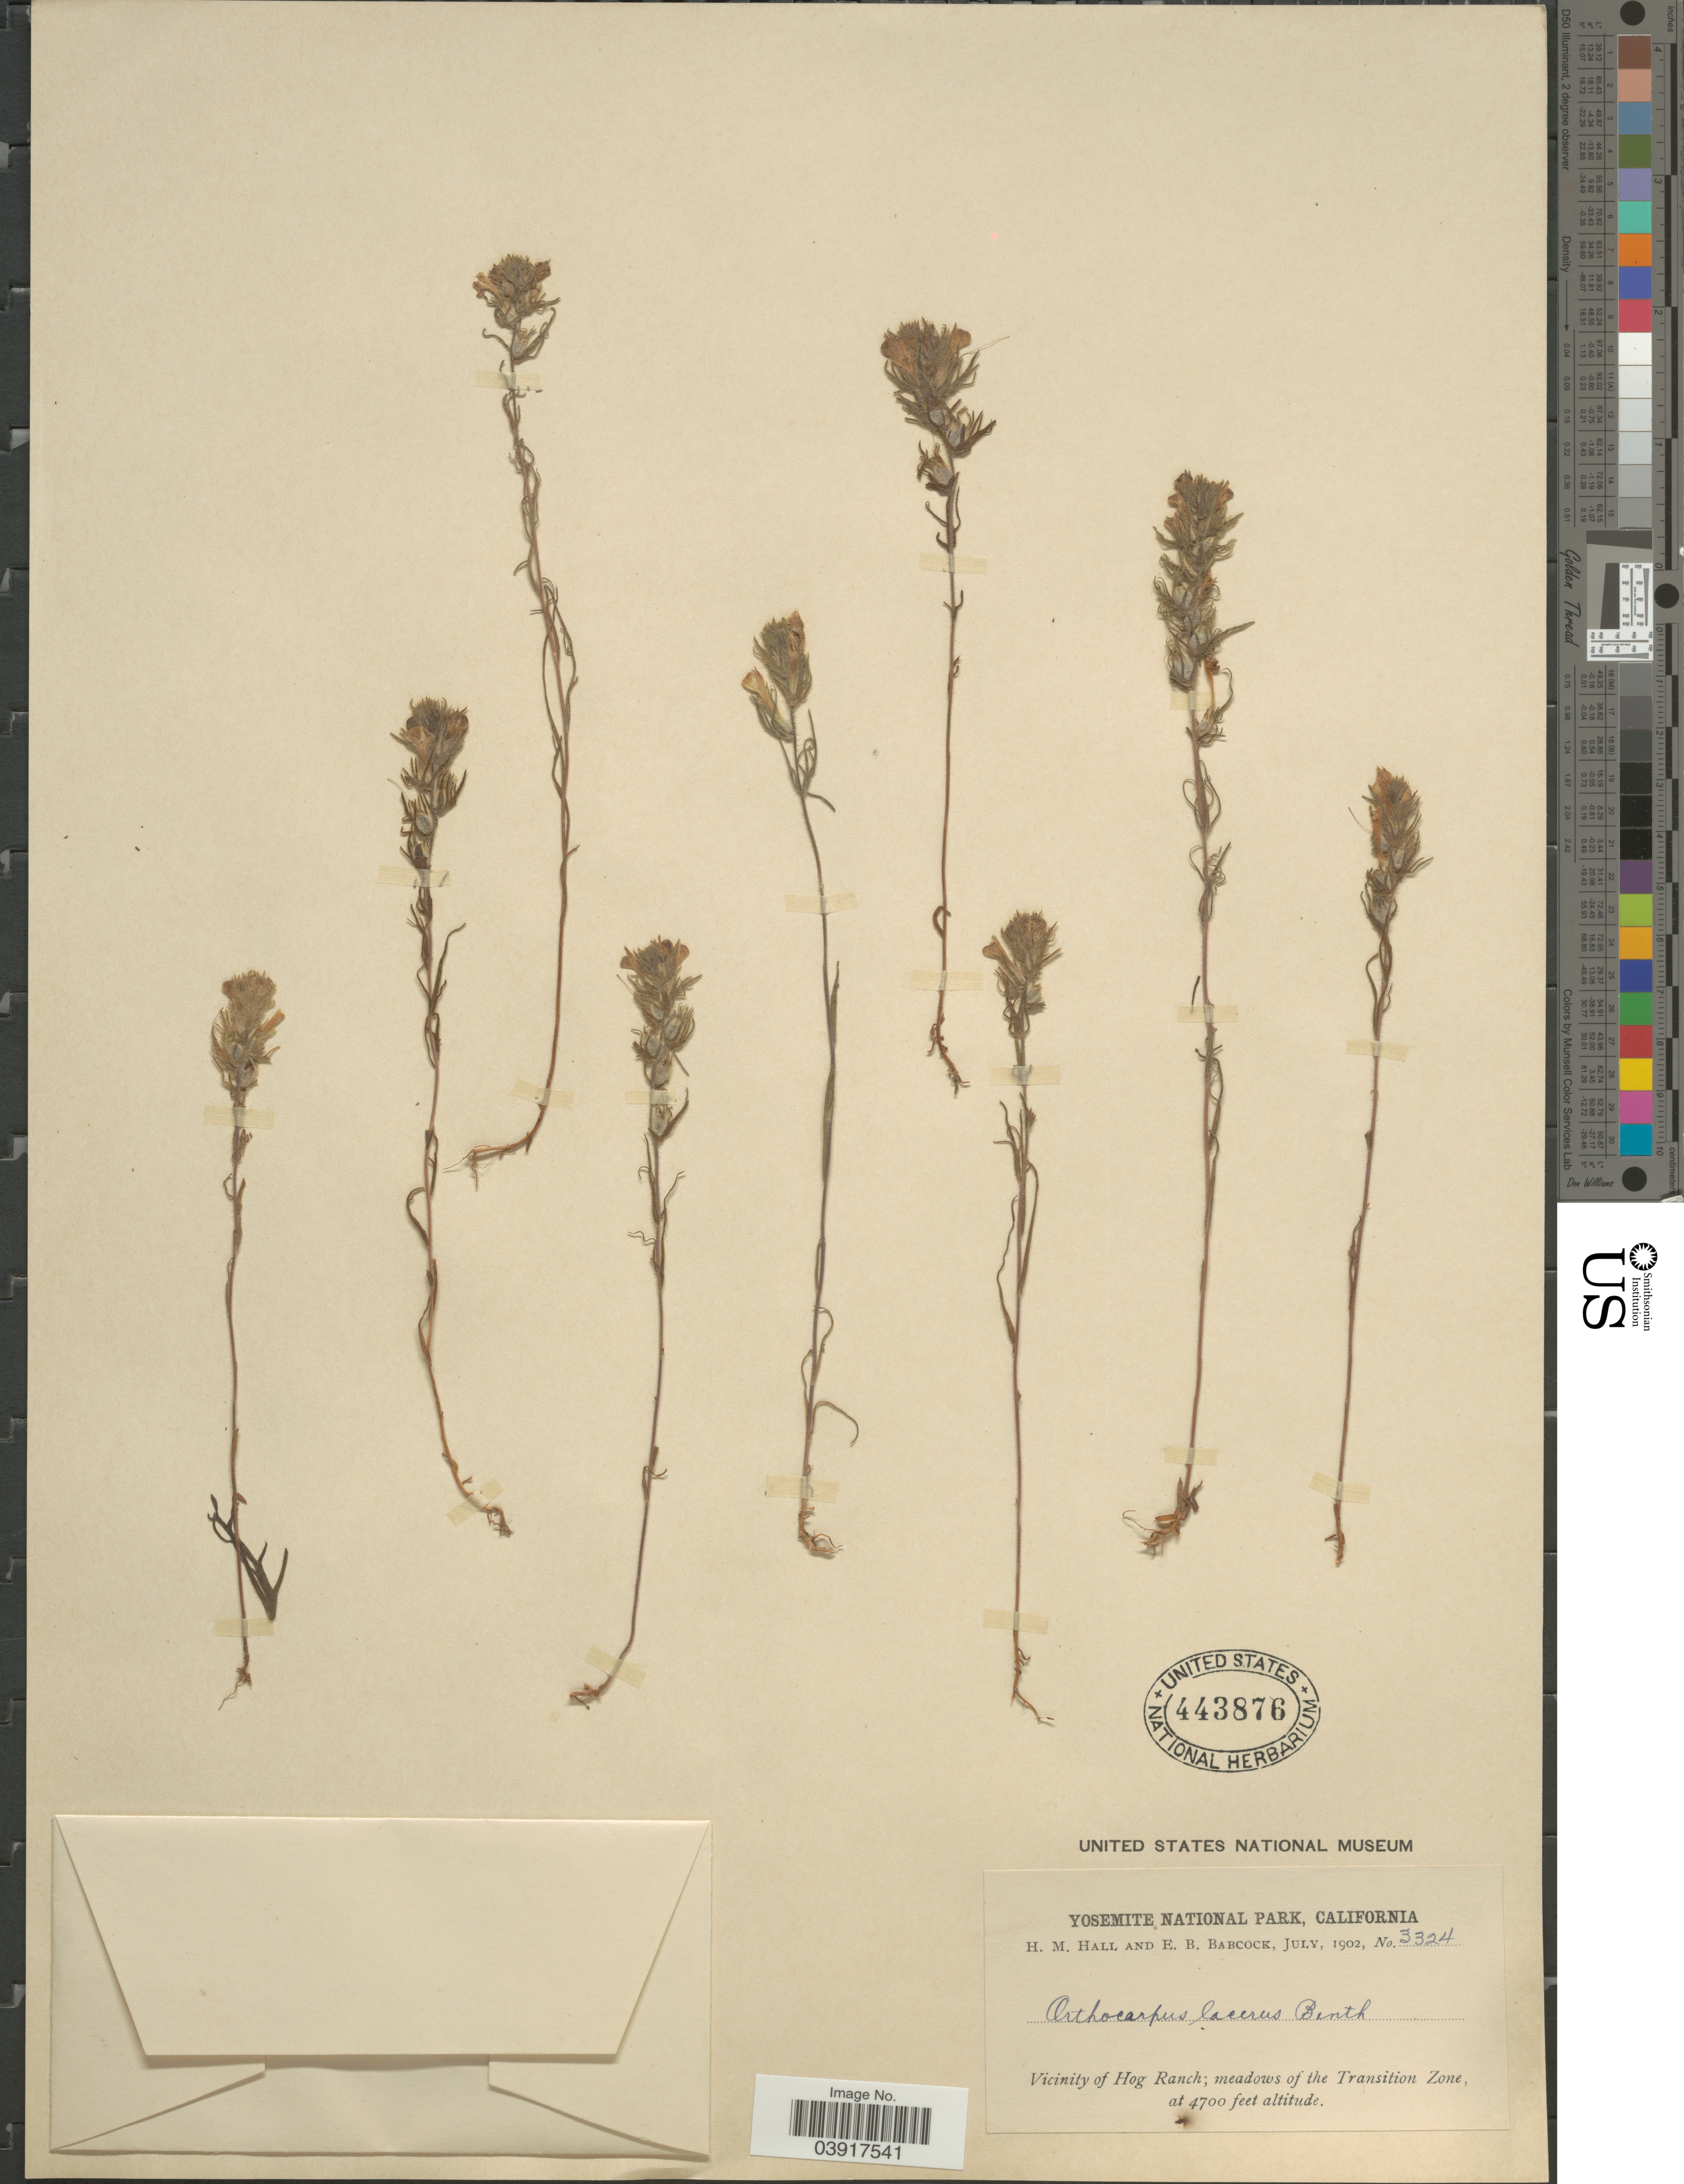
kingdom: Plantae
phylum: Tracheophyta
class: Magnoliopsida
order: Lamiales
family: Orobanchaceae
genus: Orthocarpus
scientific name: Orthocarpus lacerus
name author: Benth.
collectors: H. M. Hall & E. B. Babcock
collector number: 3324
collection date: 1902-07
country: United States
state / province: California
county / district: Mariposa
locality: Yosemite National Park. Vicinity of Hog Ranch; meadows of the Transition Zone.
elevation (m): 1433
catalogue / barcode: US 443876